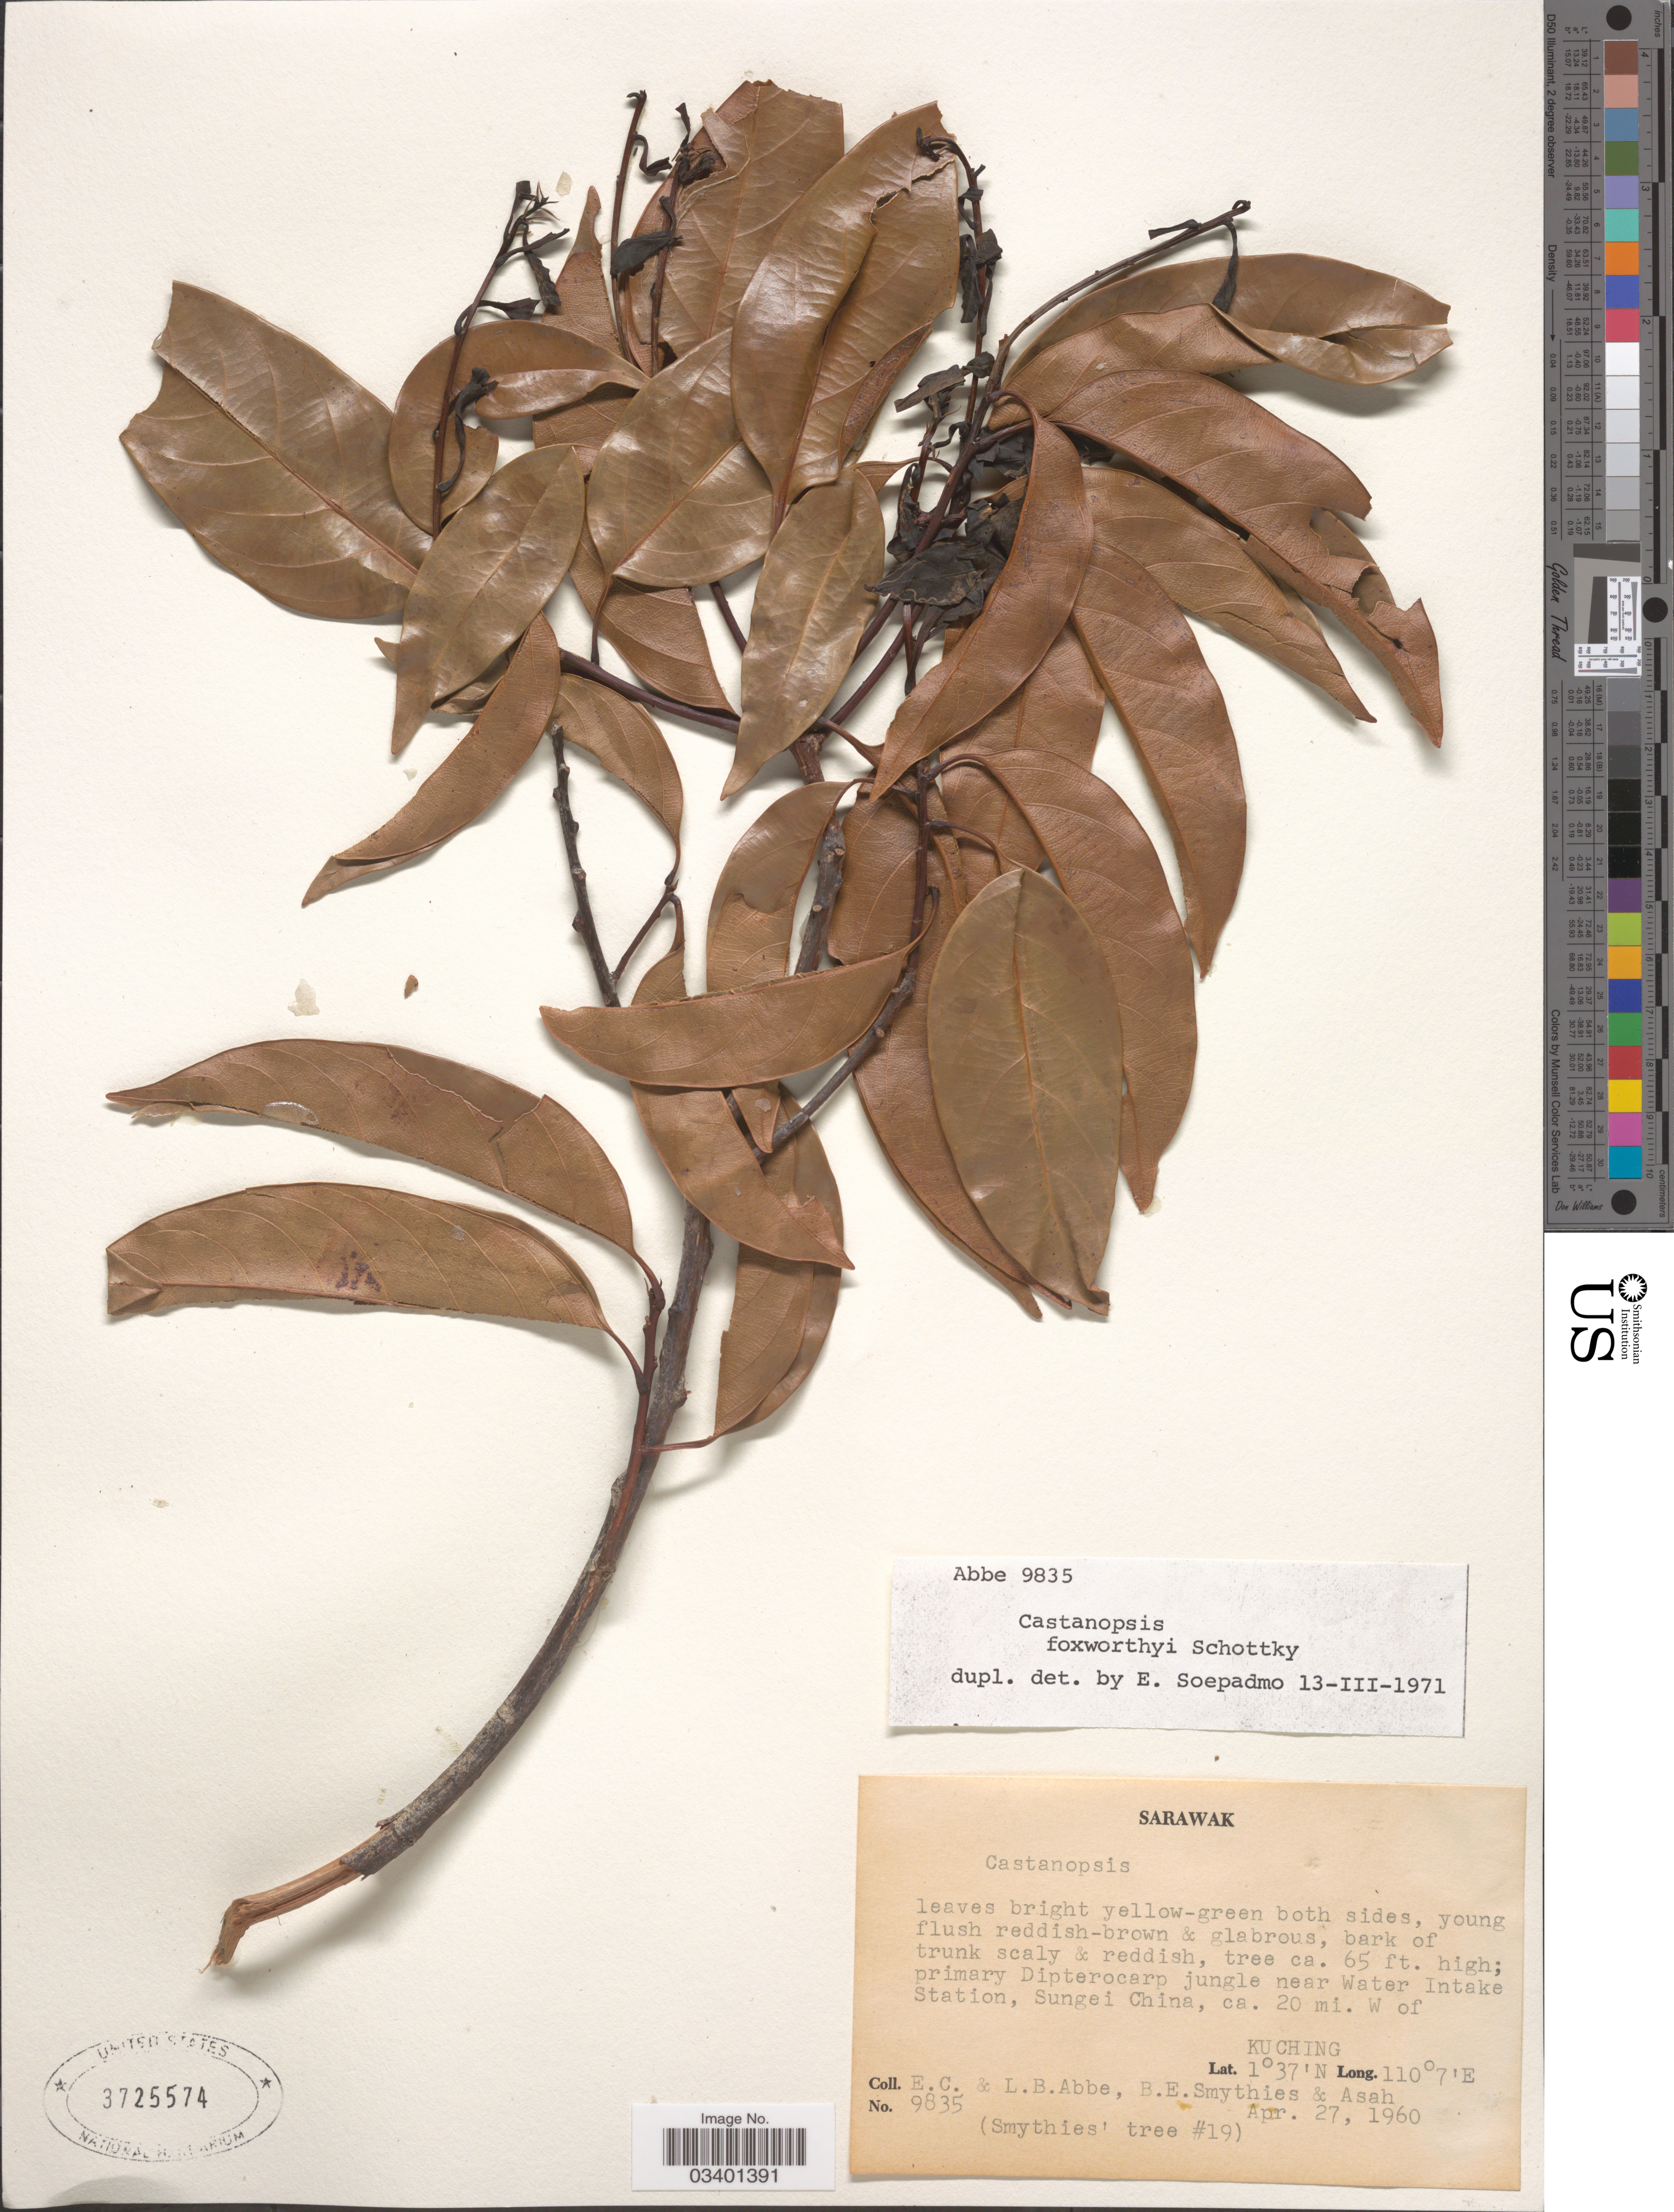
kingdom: Plantae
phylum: Tracheophyta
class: Magnoliopsida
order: Fagales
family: Fagaceae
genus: Castanopsis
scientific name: Castanopsis foxworthyi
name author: Schottky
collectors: E. C. Abbe, L. B. Abbe, B.E. Smythies & Asah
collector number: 9835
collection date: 1960-04-27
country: Malaysia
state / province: Sarawak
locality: Primary Dipterocarp jungle near Water Intake Station, Sungei China, ca. 20 mi. W of Kuching.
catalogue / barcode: US 3725574